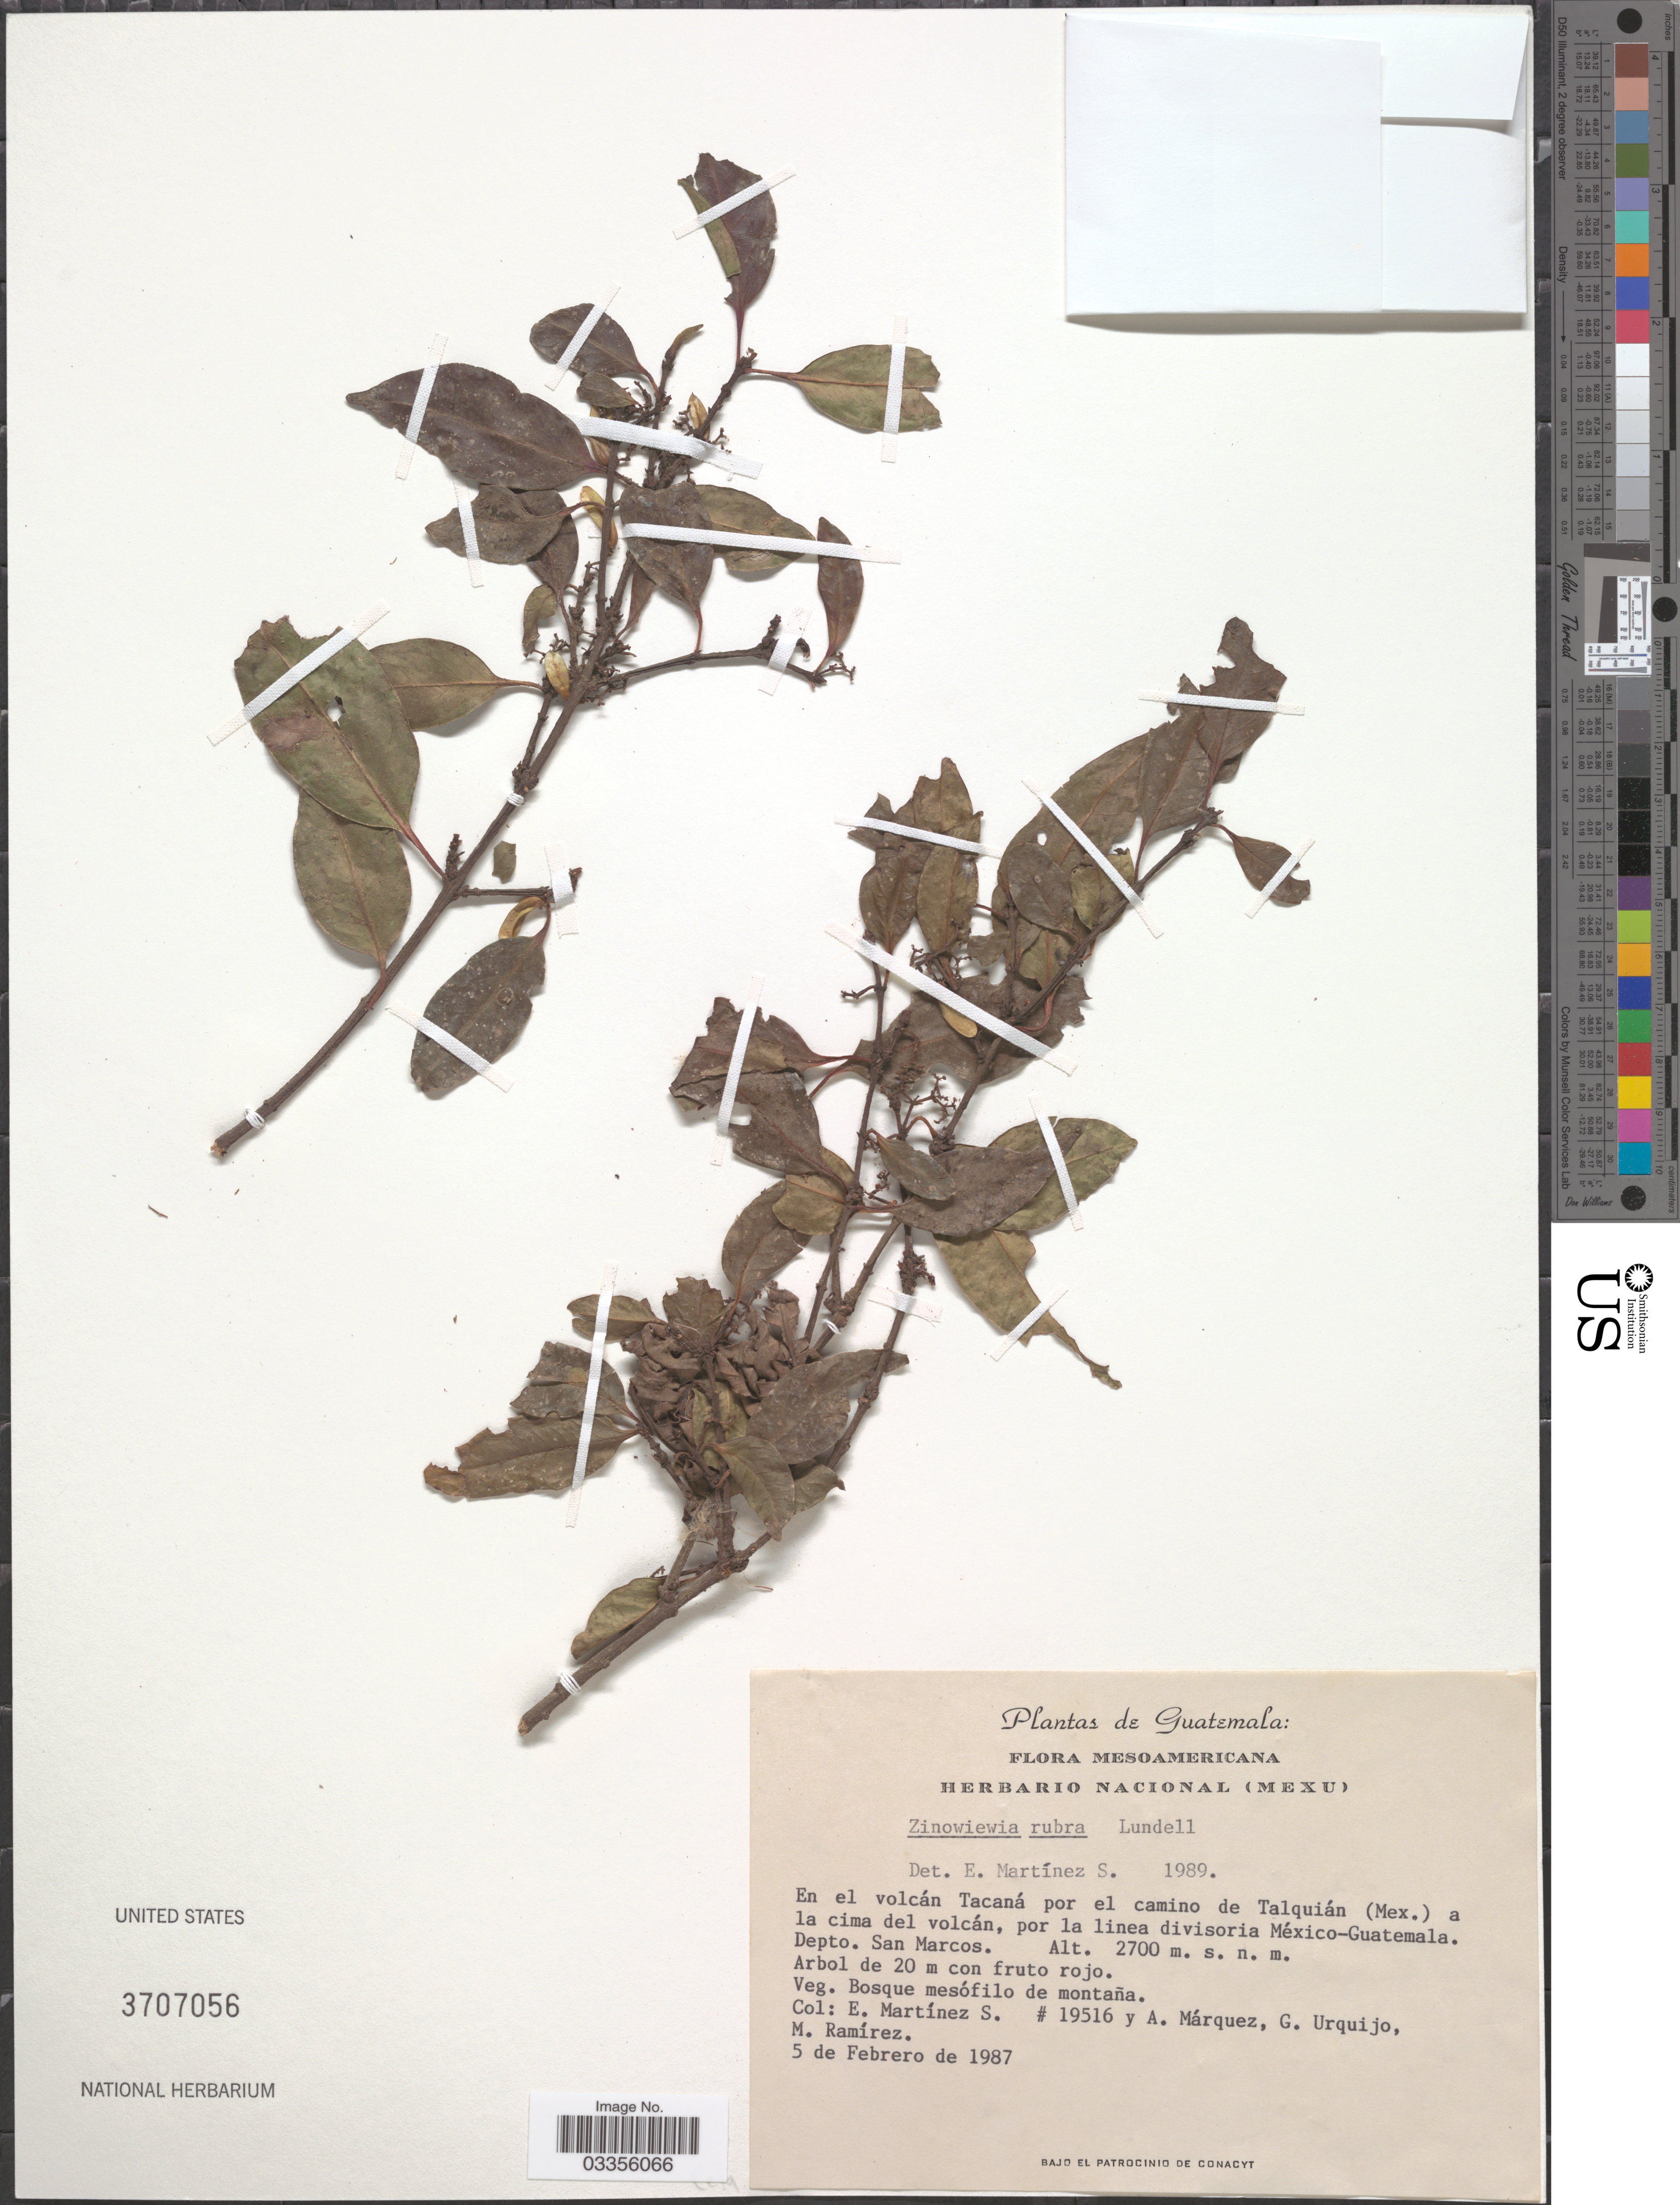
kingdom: Plantae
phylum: Tracheophyta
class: Magnoliopsida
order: Celastrales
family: Celastraceae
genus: Zinowiewia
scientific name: Zinowiewia rubra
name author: Lundell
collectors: E. M. Martínez S., A. Márquez, G. Urquijo & M. Ramirez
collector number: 19516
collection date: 1987-02-05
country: Guatemala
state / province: San Marcos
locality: El el volcán Tacaná por el camino de Talquián (Mex.) a la cima del volcán, por la linea divisoria México-Guatemala. Depto. San Marcos.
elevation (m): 2700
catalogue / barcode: US 3707056